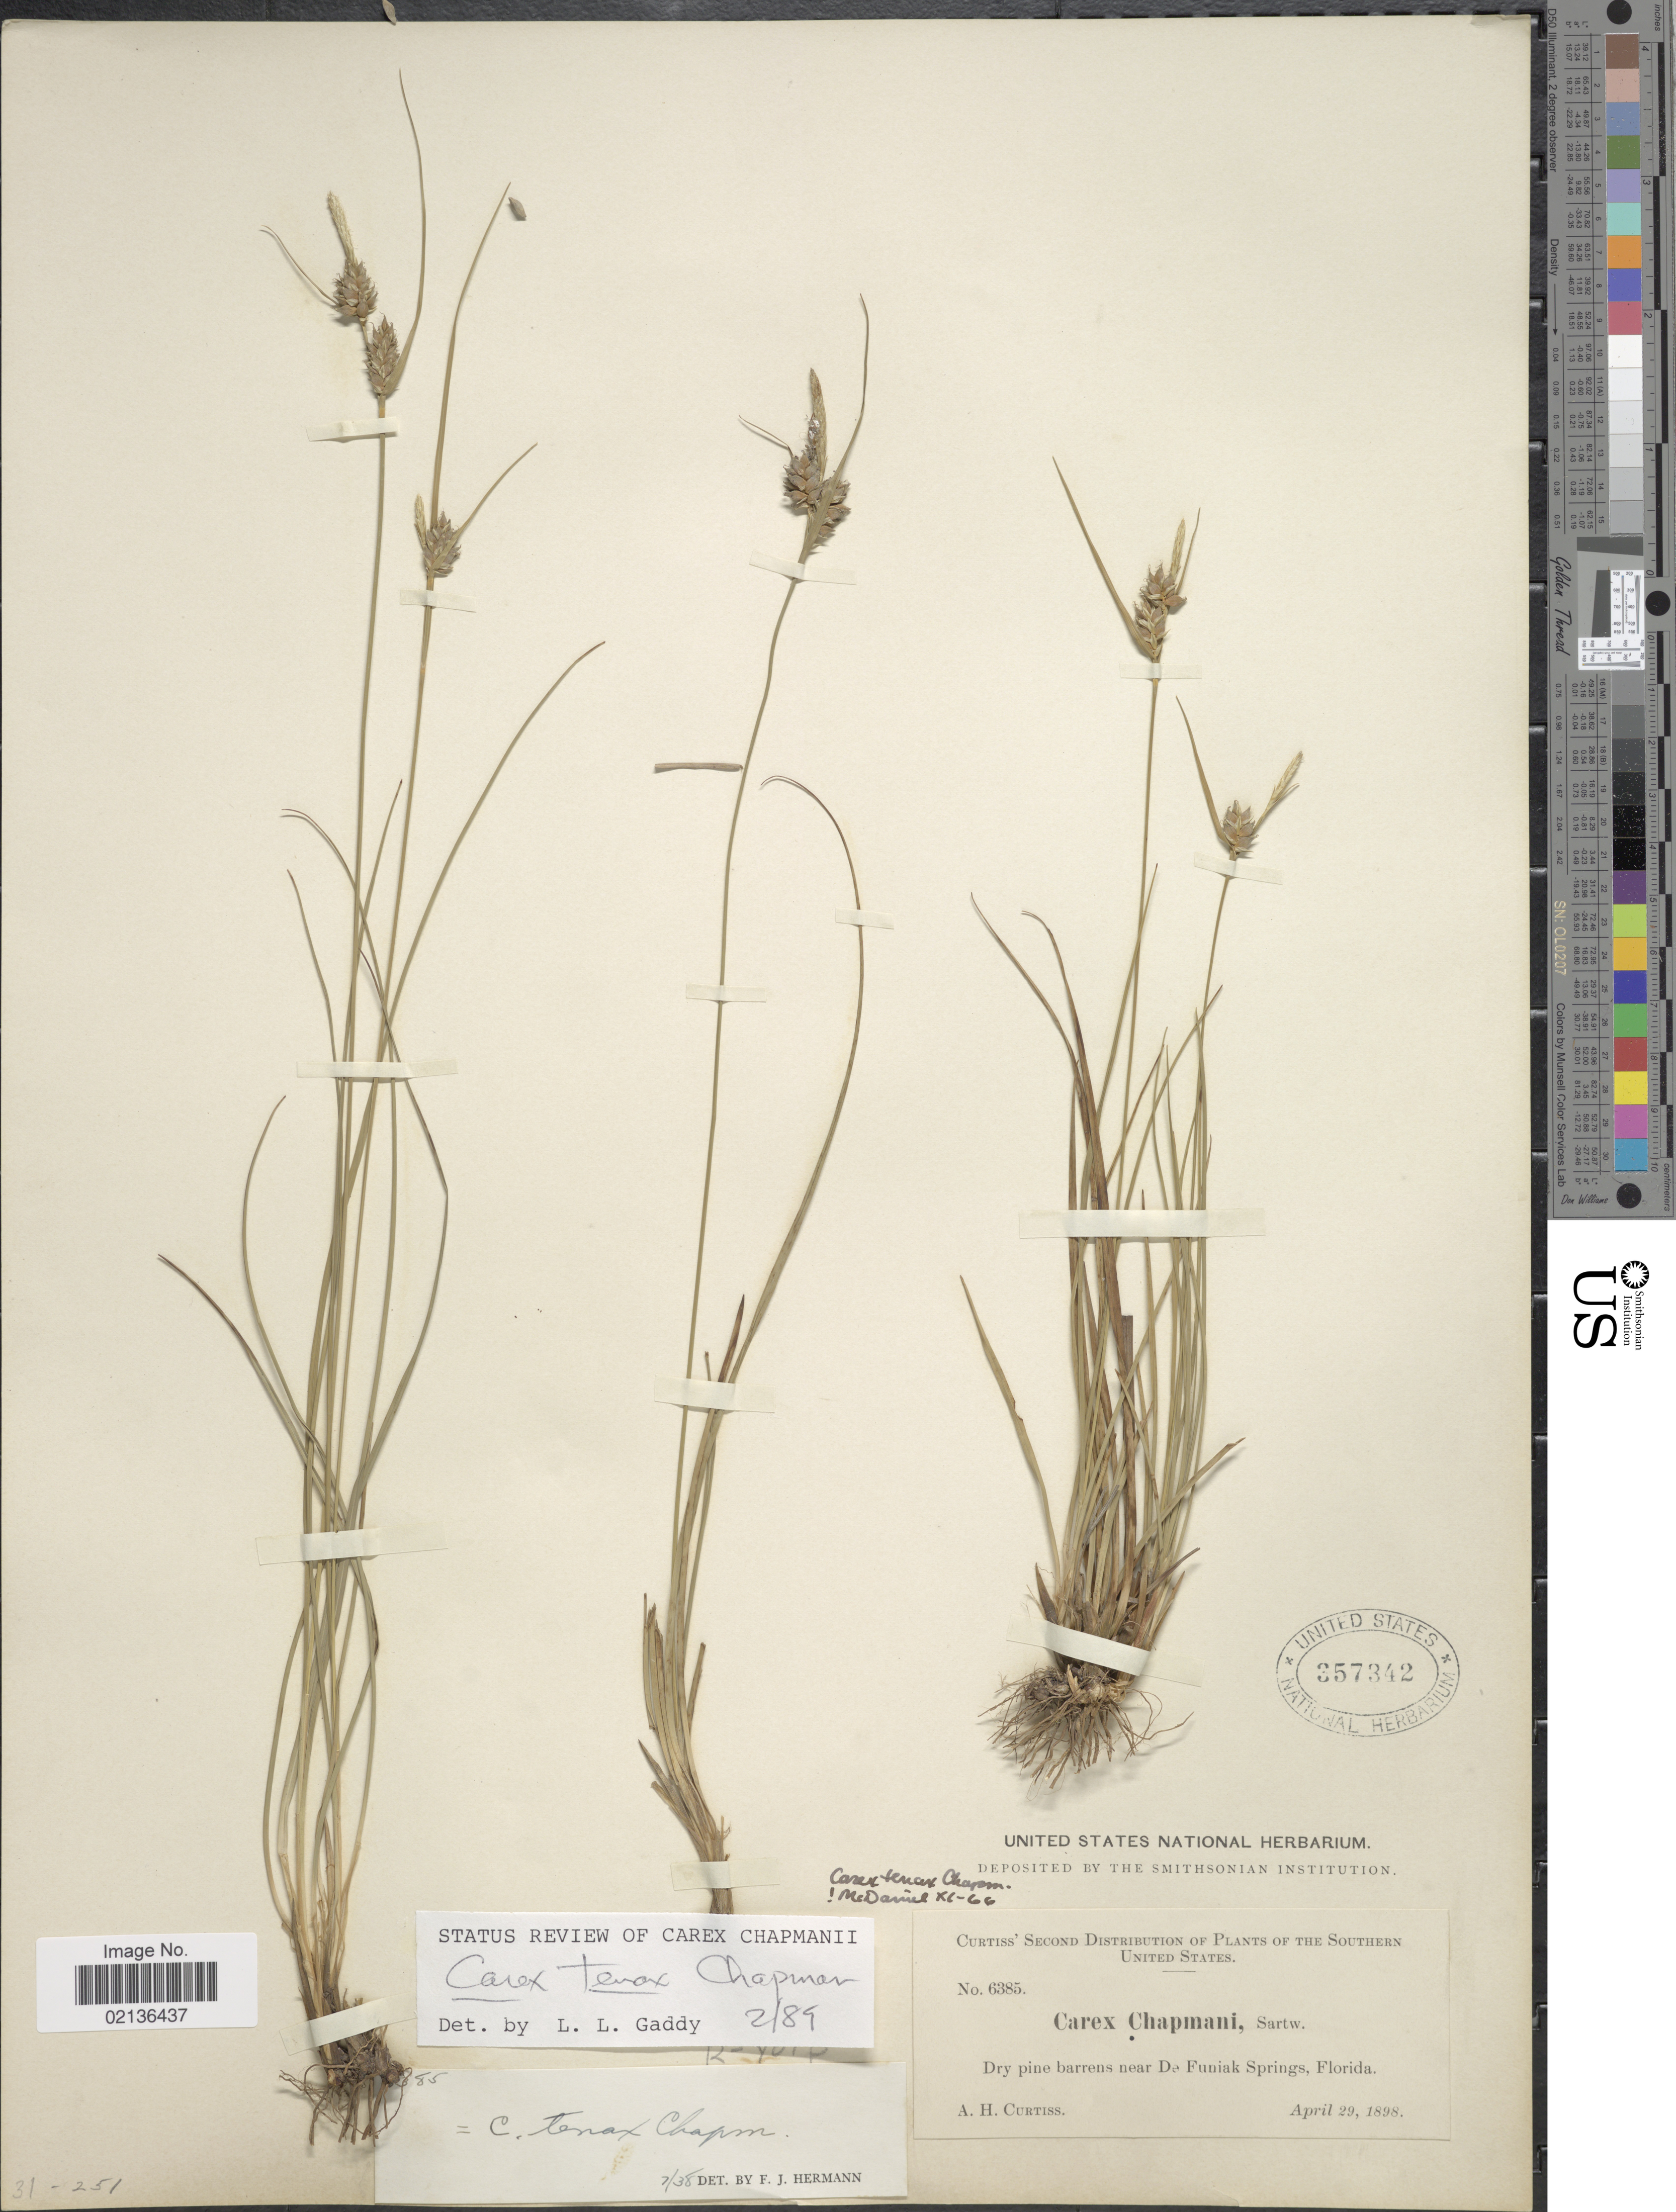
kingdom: Plantae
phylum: Tracheophyta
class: Liliopsida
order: Poales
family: Cyperaceae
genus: Carex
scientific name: Carex tenax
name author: Chapm. ex Dewey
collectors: A. H. Curtiss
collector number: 6385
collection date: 1898-04-29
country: United States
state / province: Florida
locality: Dry pine barrens near De Funiak Springs, Florida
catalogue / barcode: US 357342